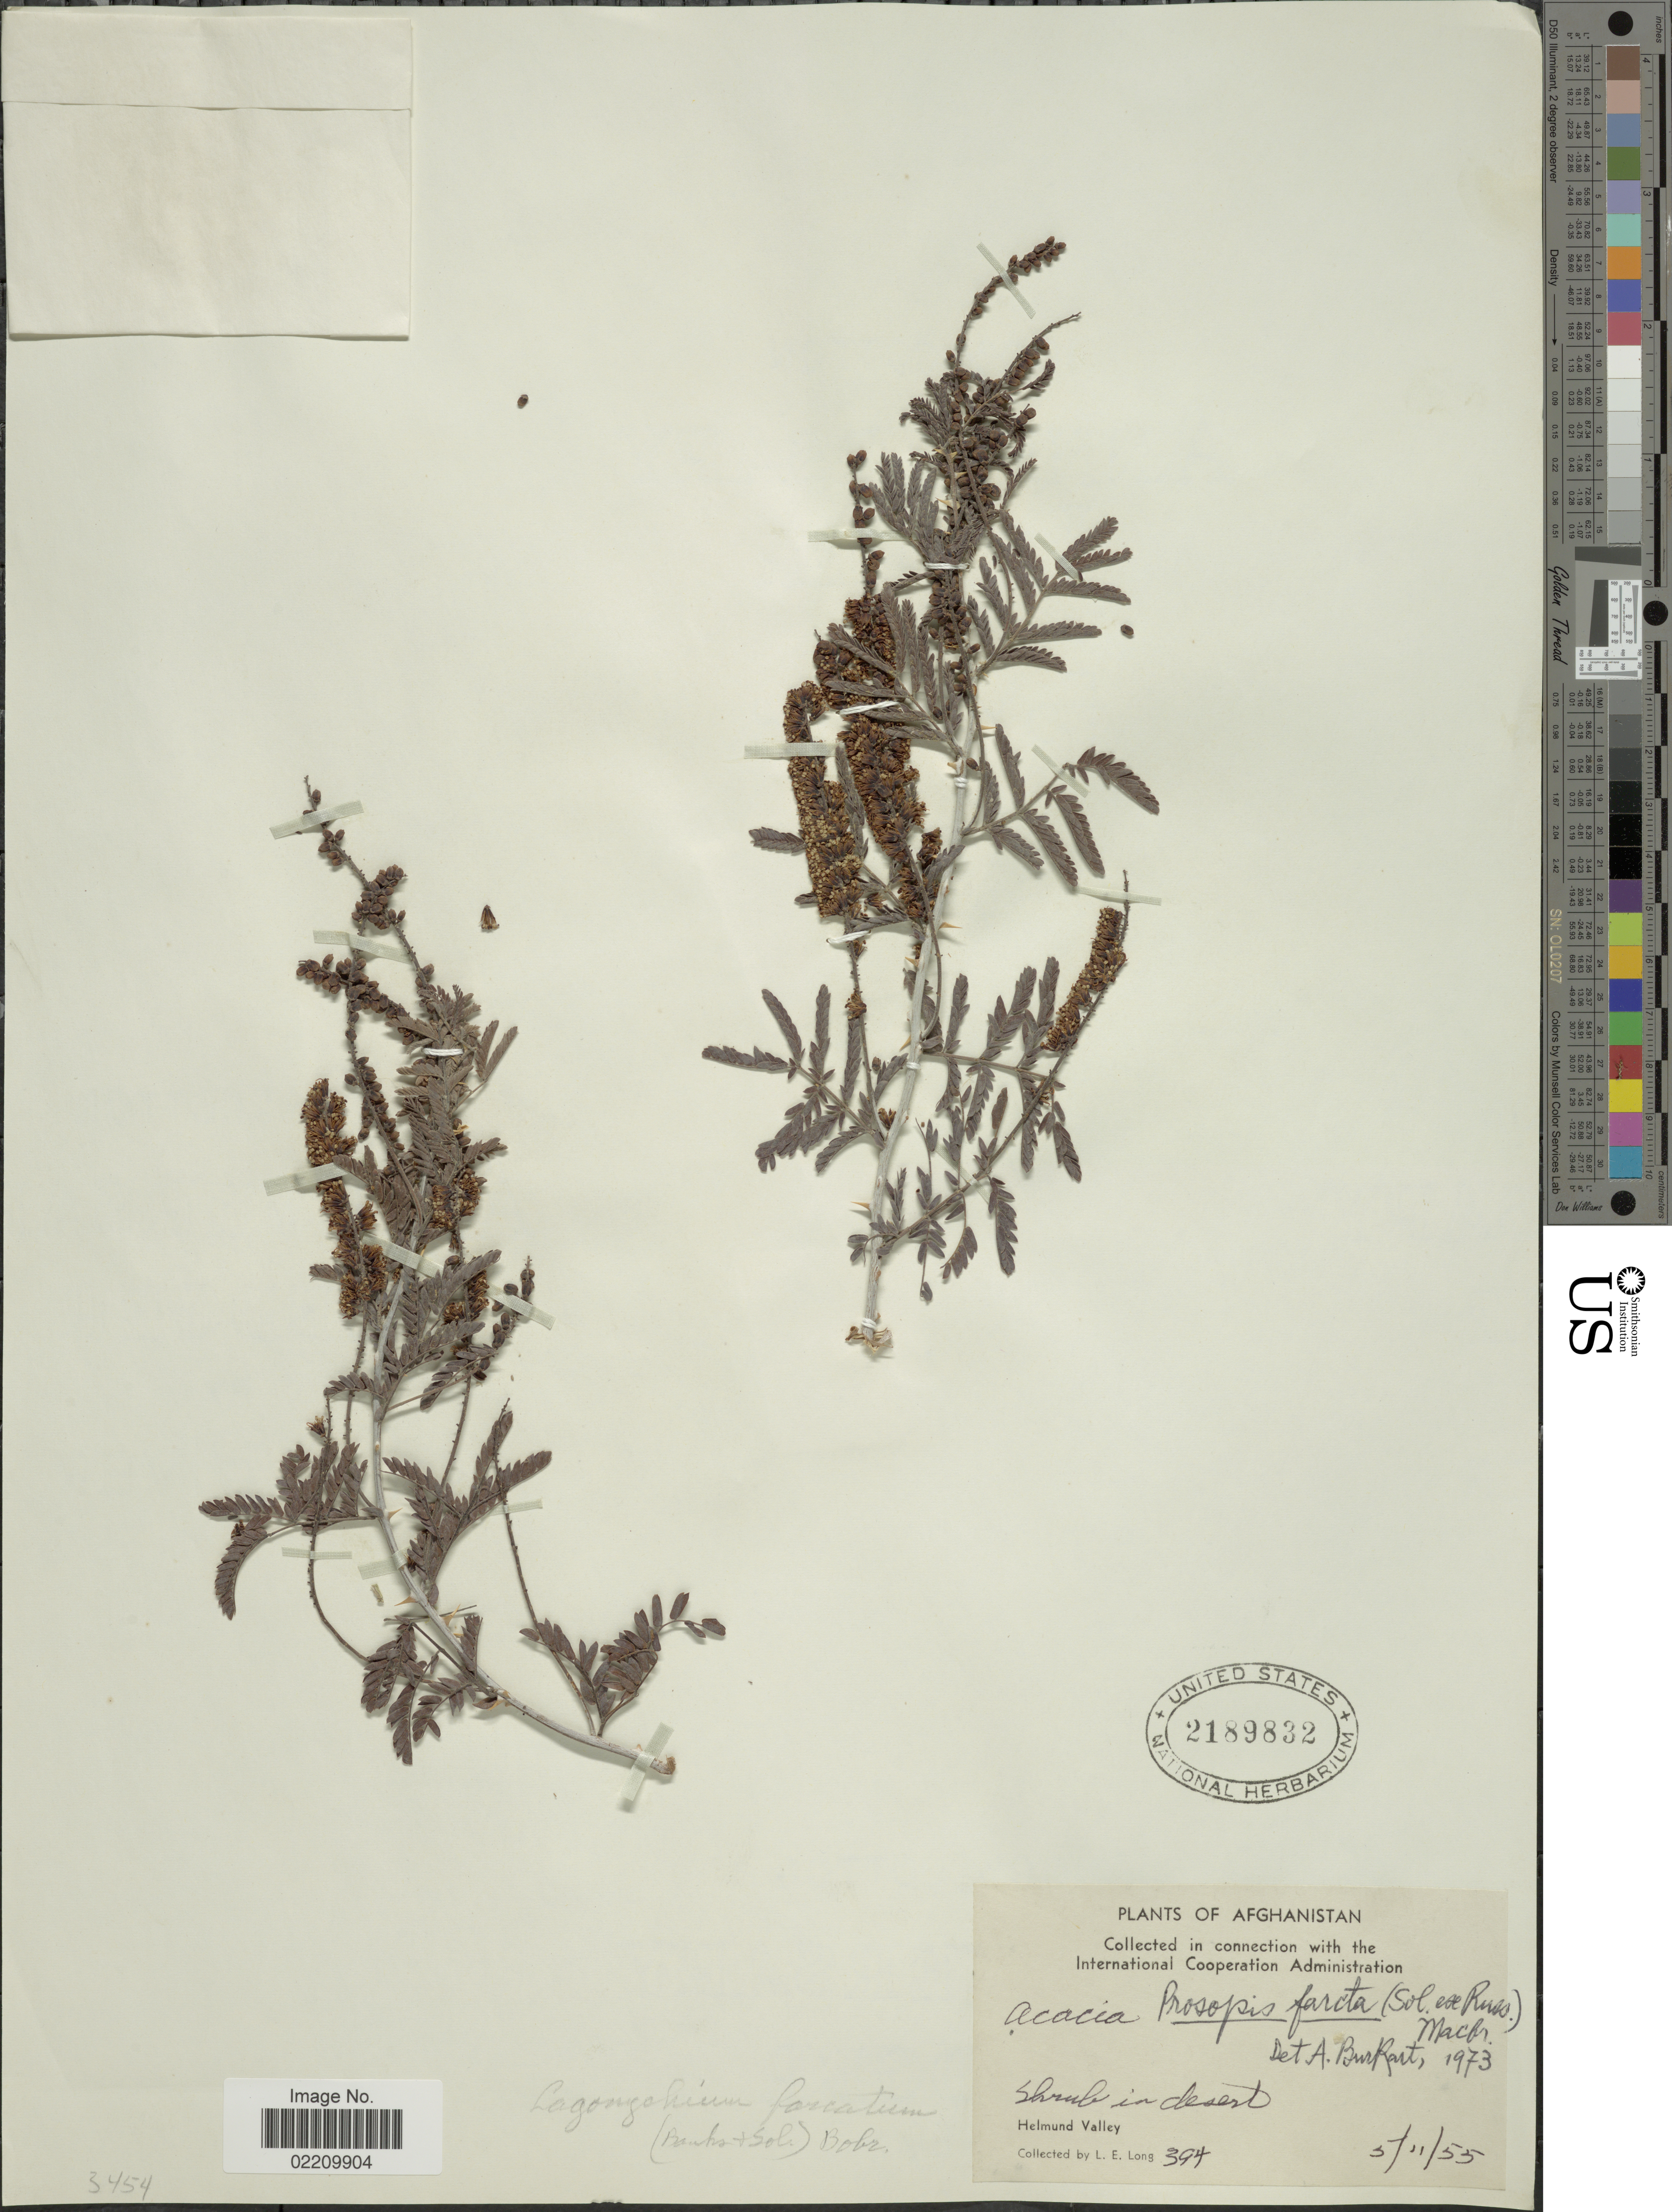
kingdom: Plantae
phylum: Tracheophyta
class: Magnoliopsida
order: Fabales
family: Fabaceae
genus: Prosopis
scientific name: Prosopis farcta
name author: (Banks & Sol.) J.F. Macbr.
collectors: L. E. Long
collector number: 394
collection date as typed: Transcribed d/m/y: 5/11/55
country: Afghanistan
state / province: Helmand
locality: Helmund Valley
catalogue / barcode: US 2189832